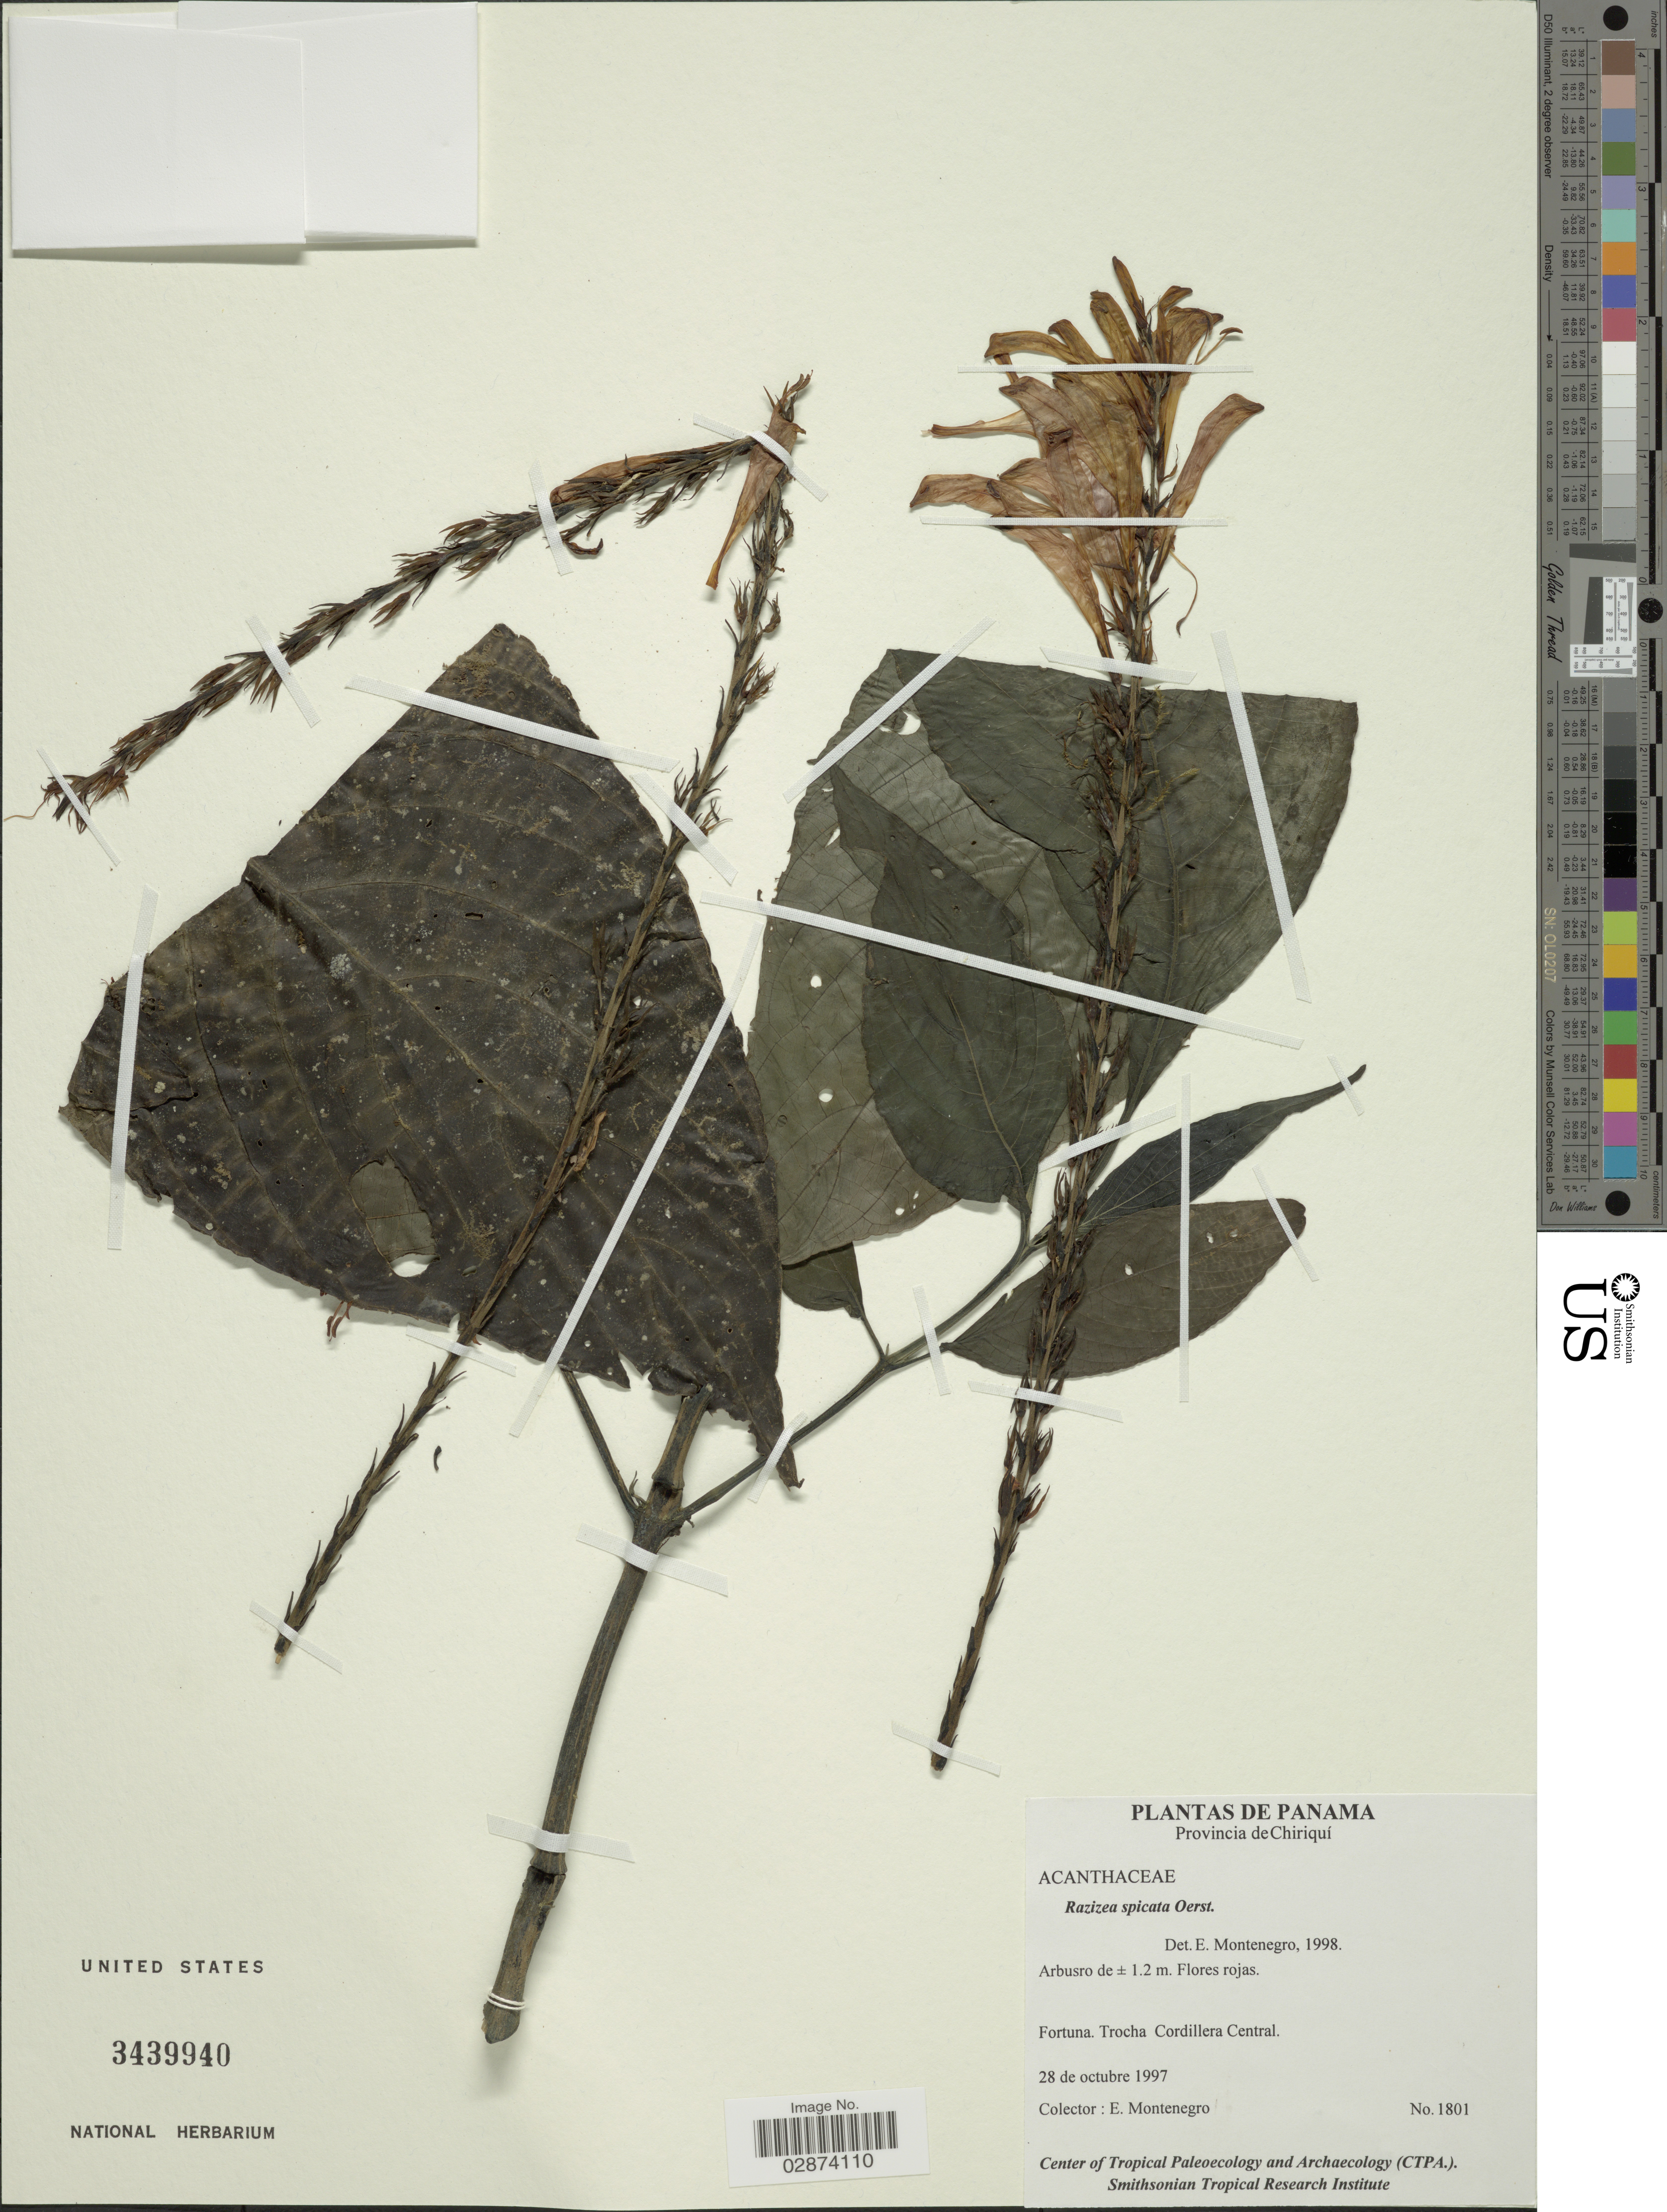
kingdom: Plantae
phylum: Tracheophyta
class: Magnoliopsida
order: Lamiales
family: Acanthaceae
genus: Razisea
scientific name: Razisea spicata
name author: Oerst.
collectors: E. Montenegro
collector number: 1801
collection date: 1997-10-28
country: Panama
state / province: Chiriqui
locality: Provincia de Chiriqui. Fortuna. Trocha Cordillera Central.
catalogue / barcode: US 3439940